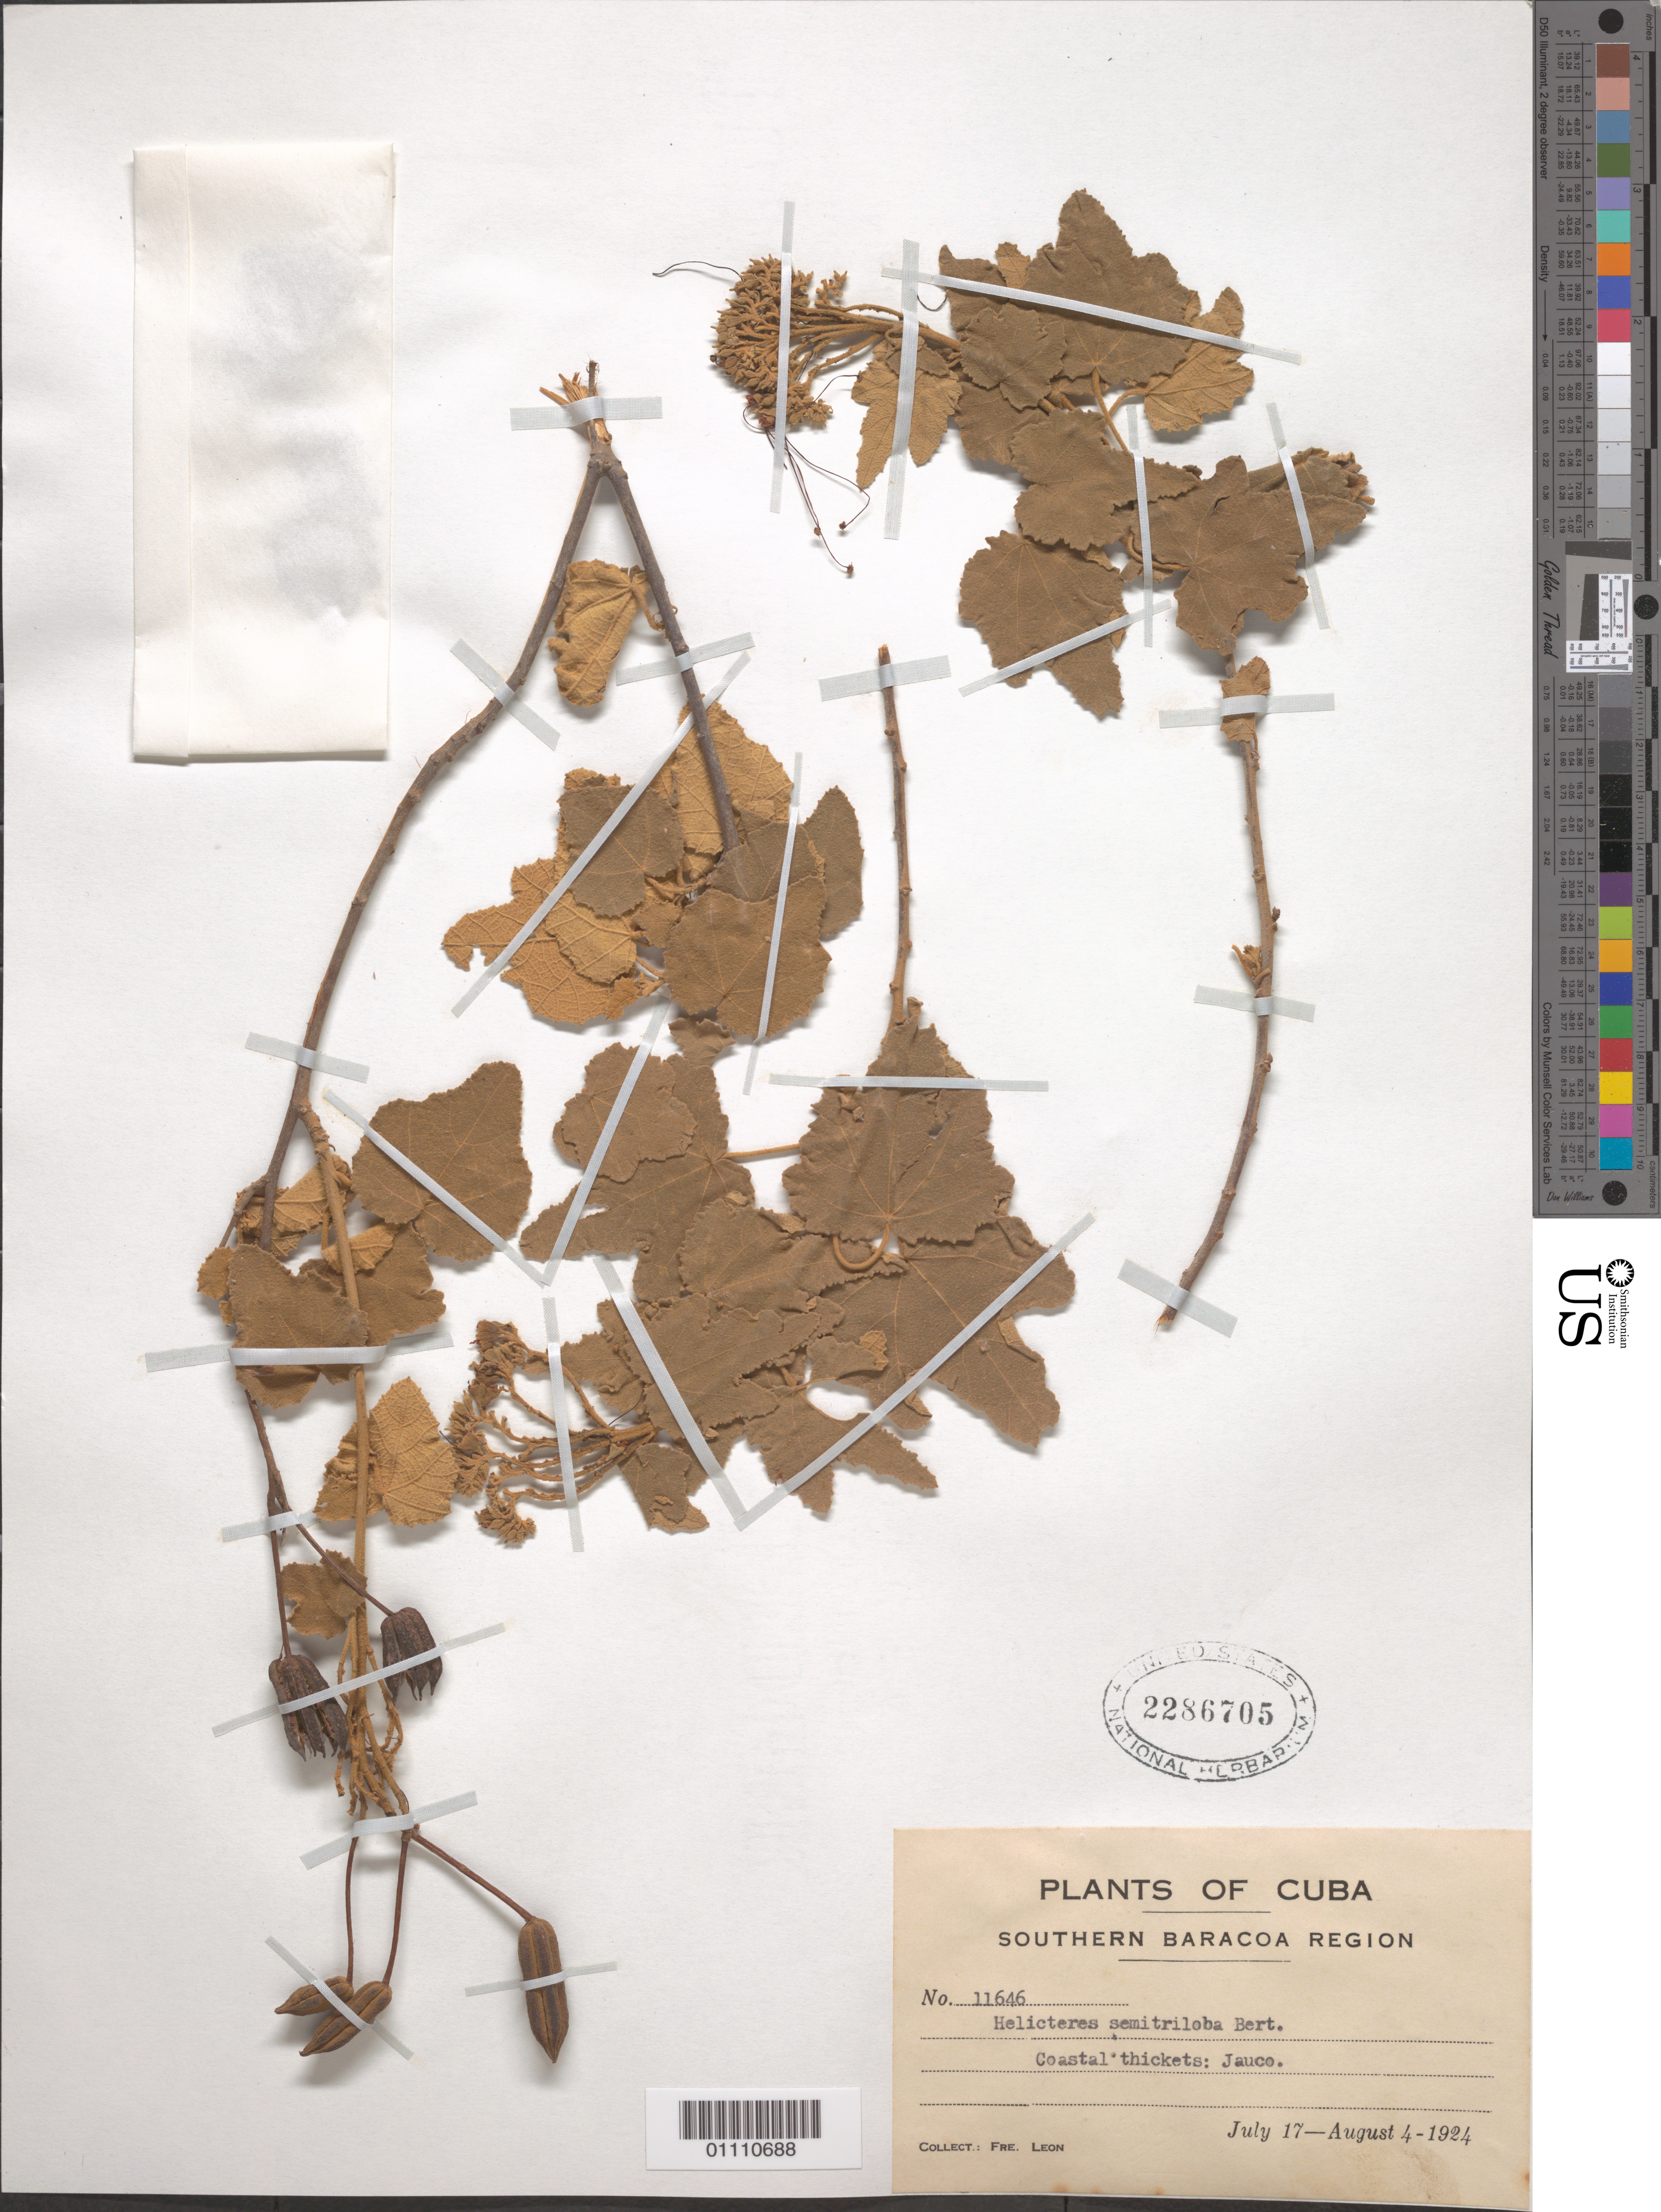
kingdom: Plantae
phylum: Tracheophyta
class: Magnoliopsida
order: Malvales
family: Malvaceae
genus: Helicteres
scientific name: Helicteres semitriloba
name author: Bertero ex DC.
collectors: Bro. León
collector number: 11646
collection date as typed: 17 Jul 1924 to 04 Aug 1924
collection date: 1924-07-17/1924-08-04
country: Cuba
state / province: Guantánamo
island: Cuba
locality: Jauco, Southern Baracoa Region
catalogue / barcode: US 2286705